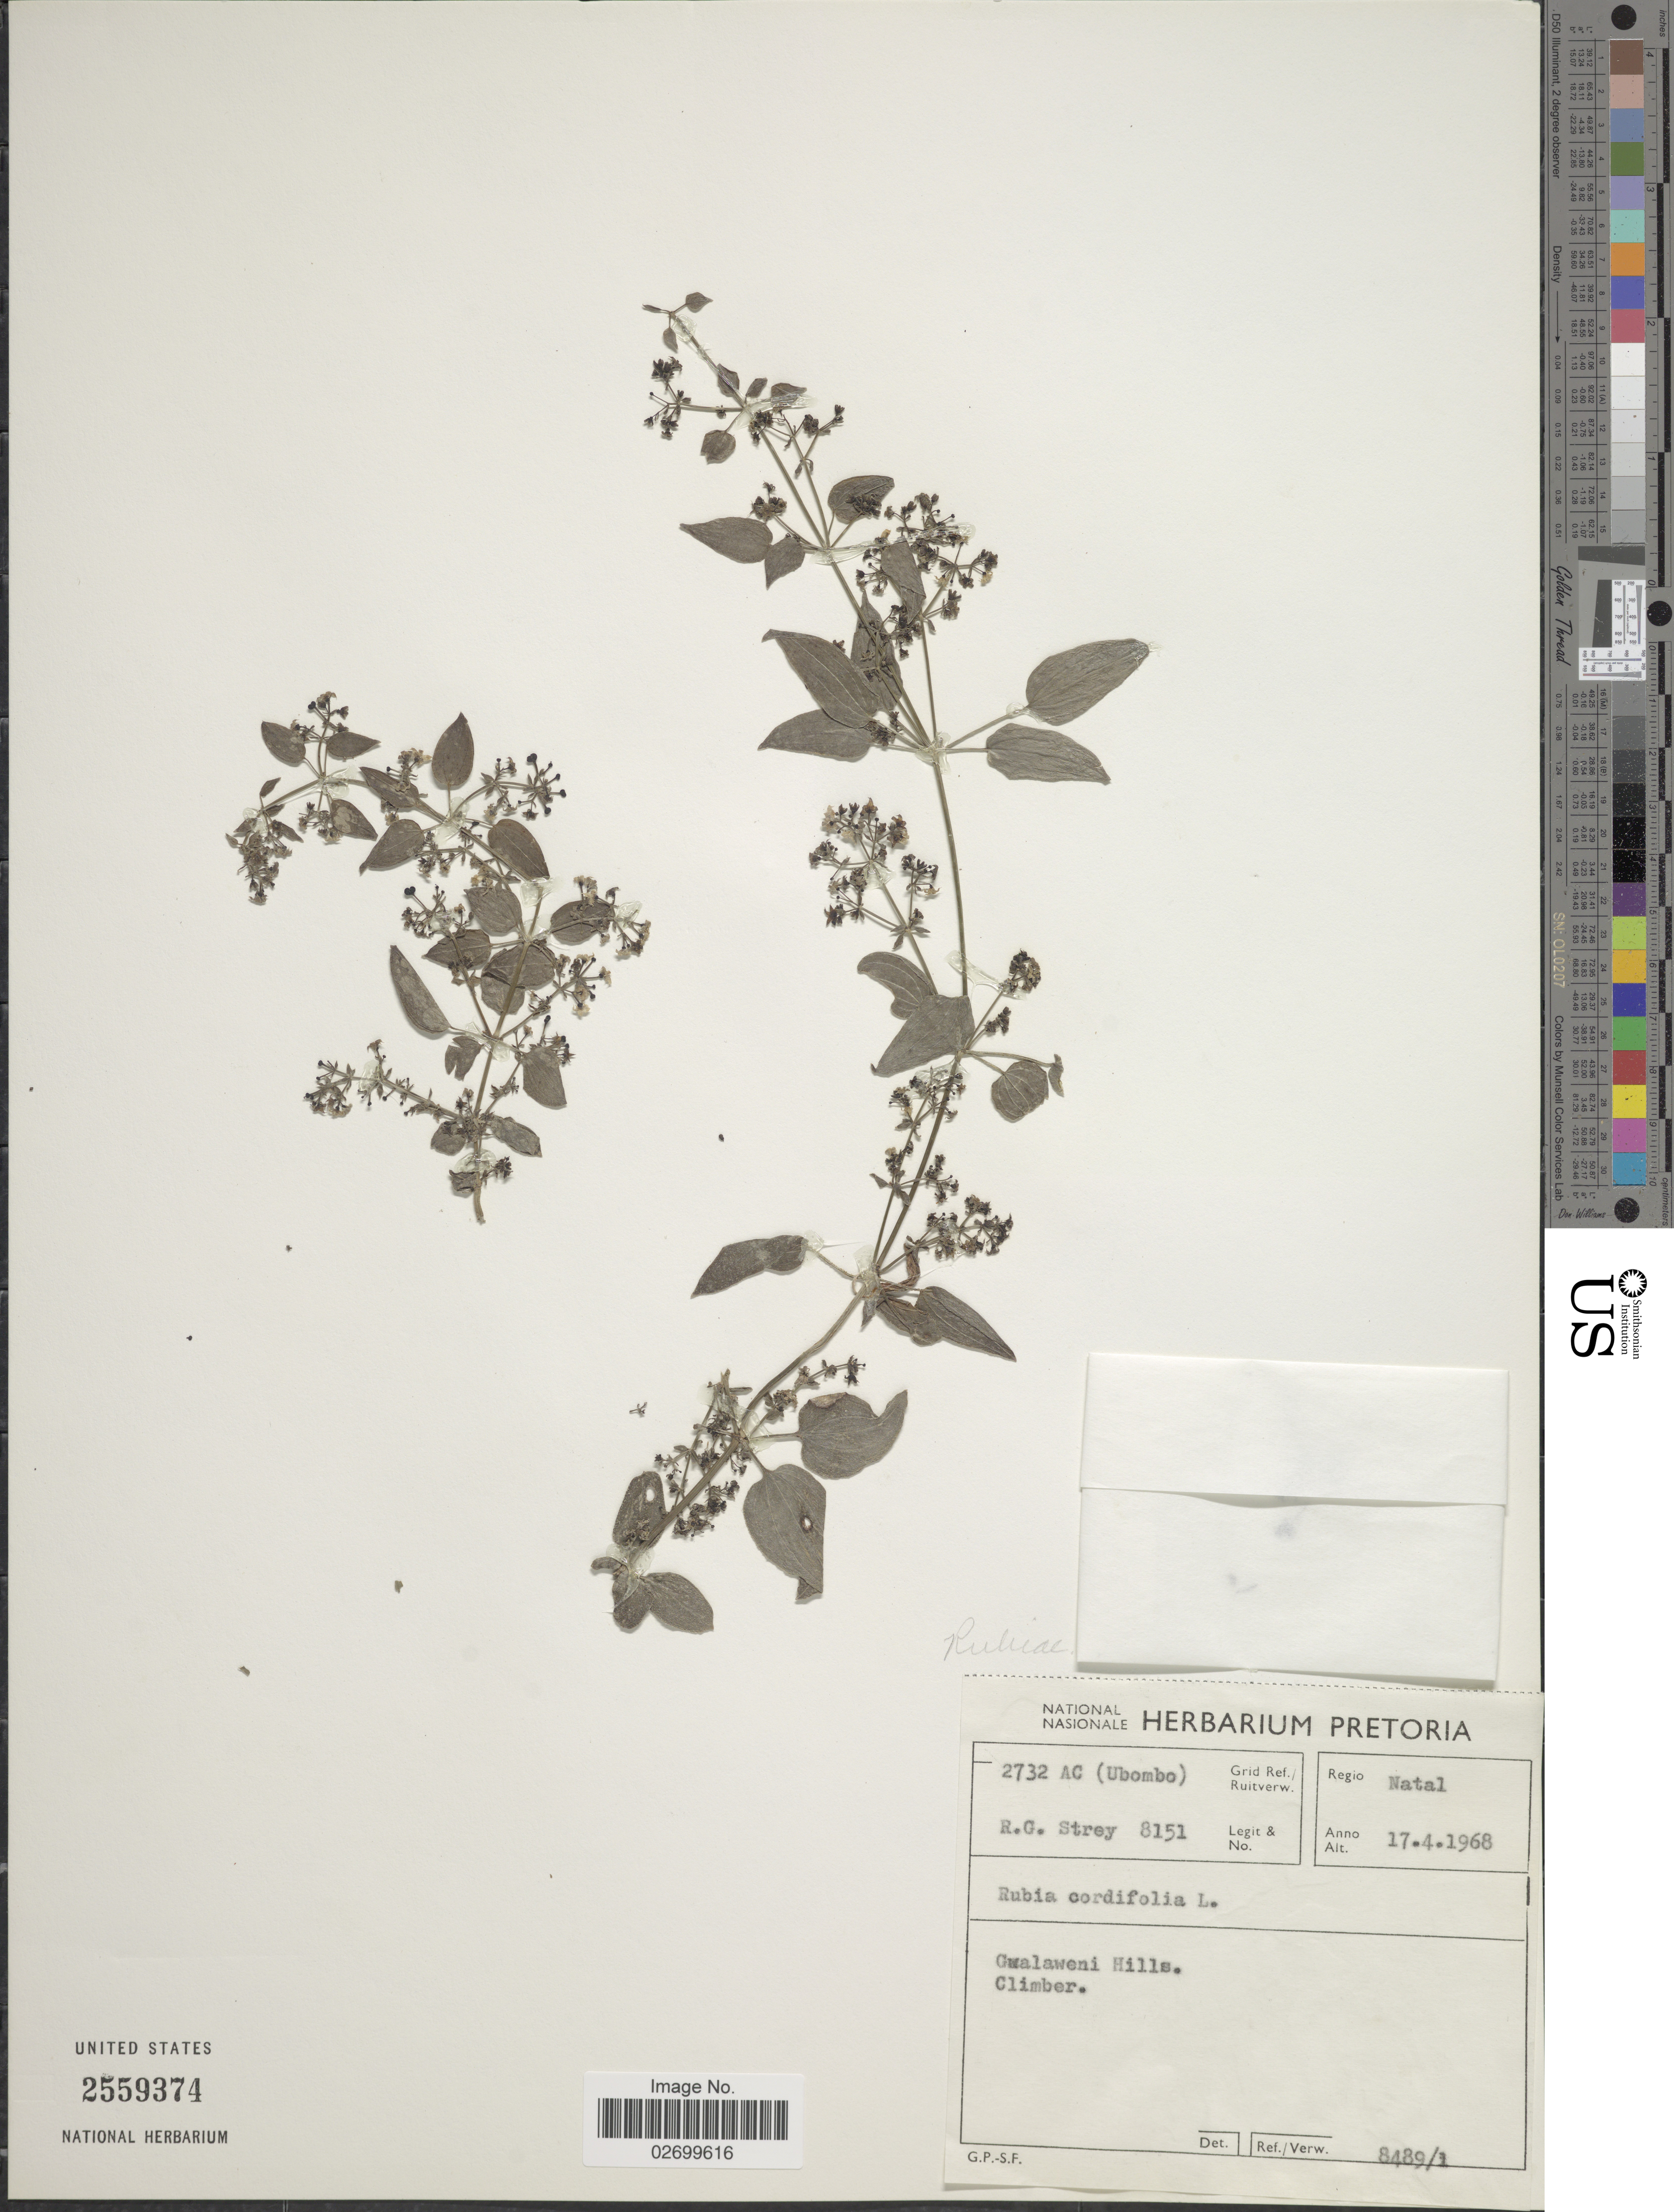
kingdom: Plantae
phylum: Tracheophyta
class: Magnoliopsida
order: Gentianales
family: Rubiaceae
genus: Rubia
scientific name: Rubia cordifolia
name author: L.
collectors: R. G. Strey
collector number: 8151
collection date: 1968-04-17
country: South Africa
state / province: KwaZulu-Natal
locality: Regio Natal, Ubombo, Gwalaweni Hills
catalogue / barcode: US 2559374